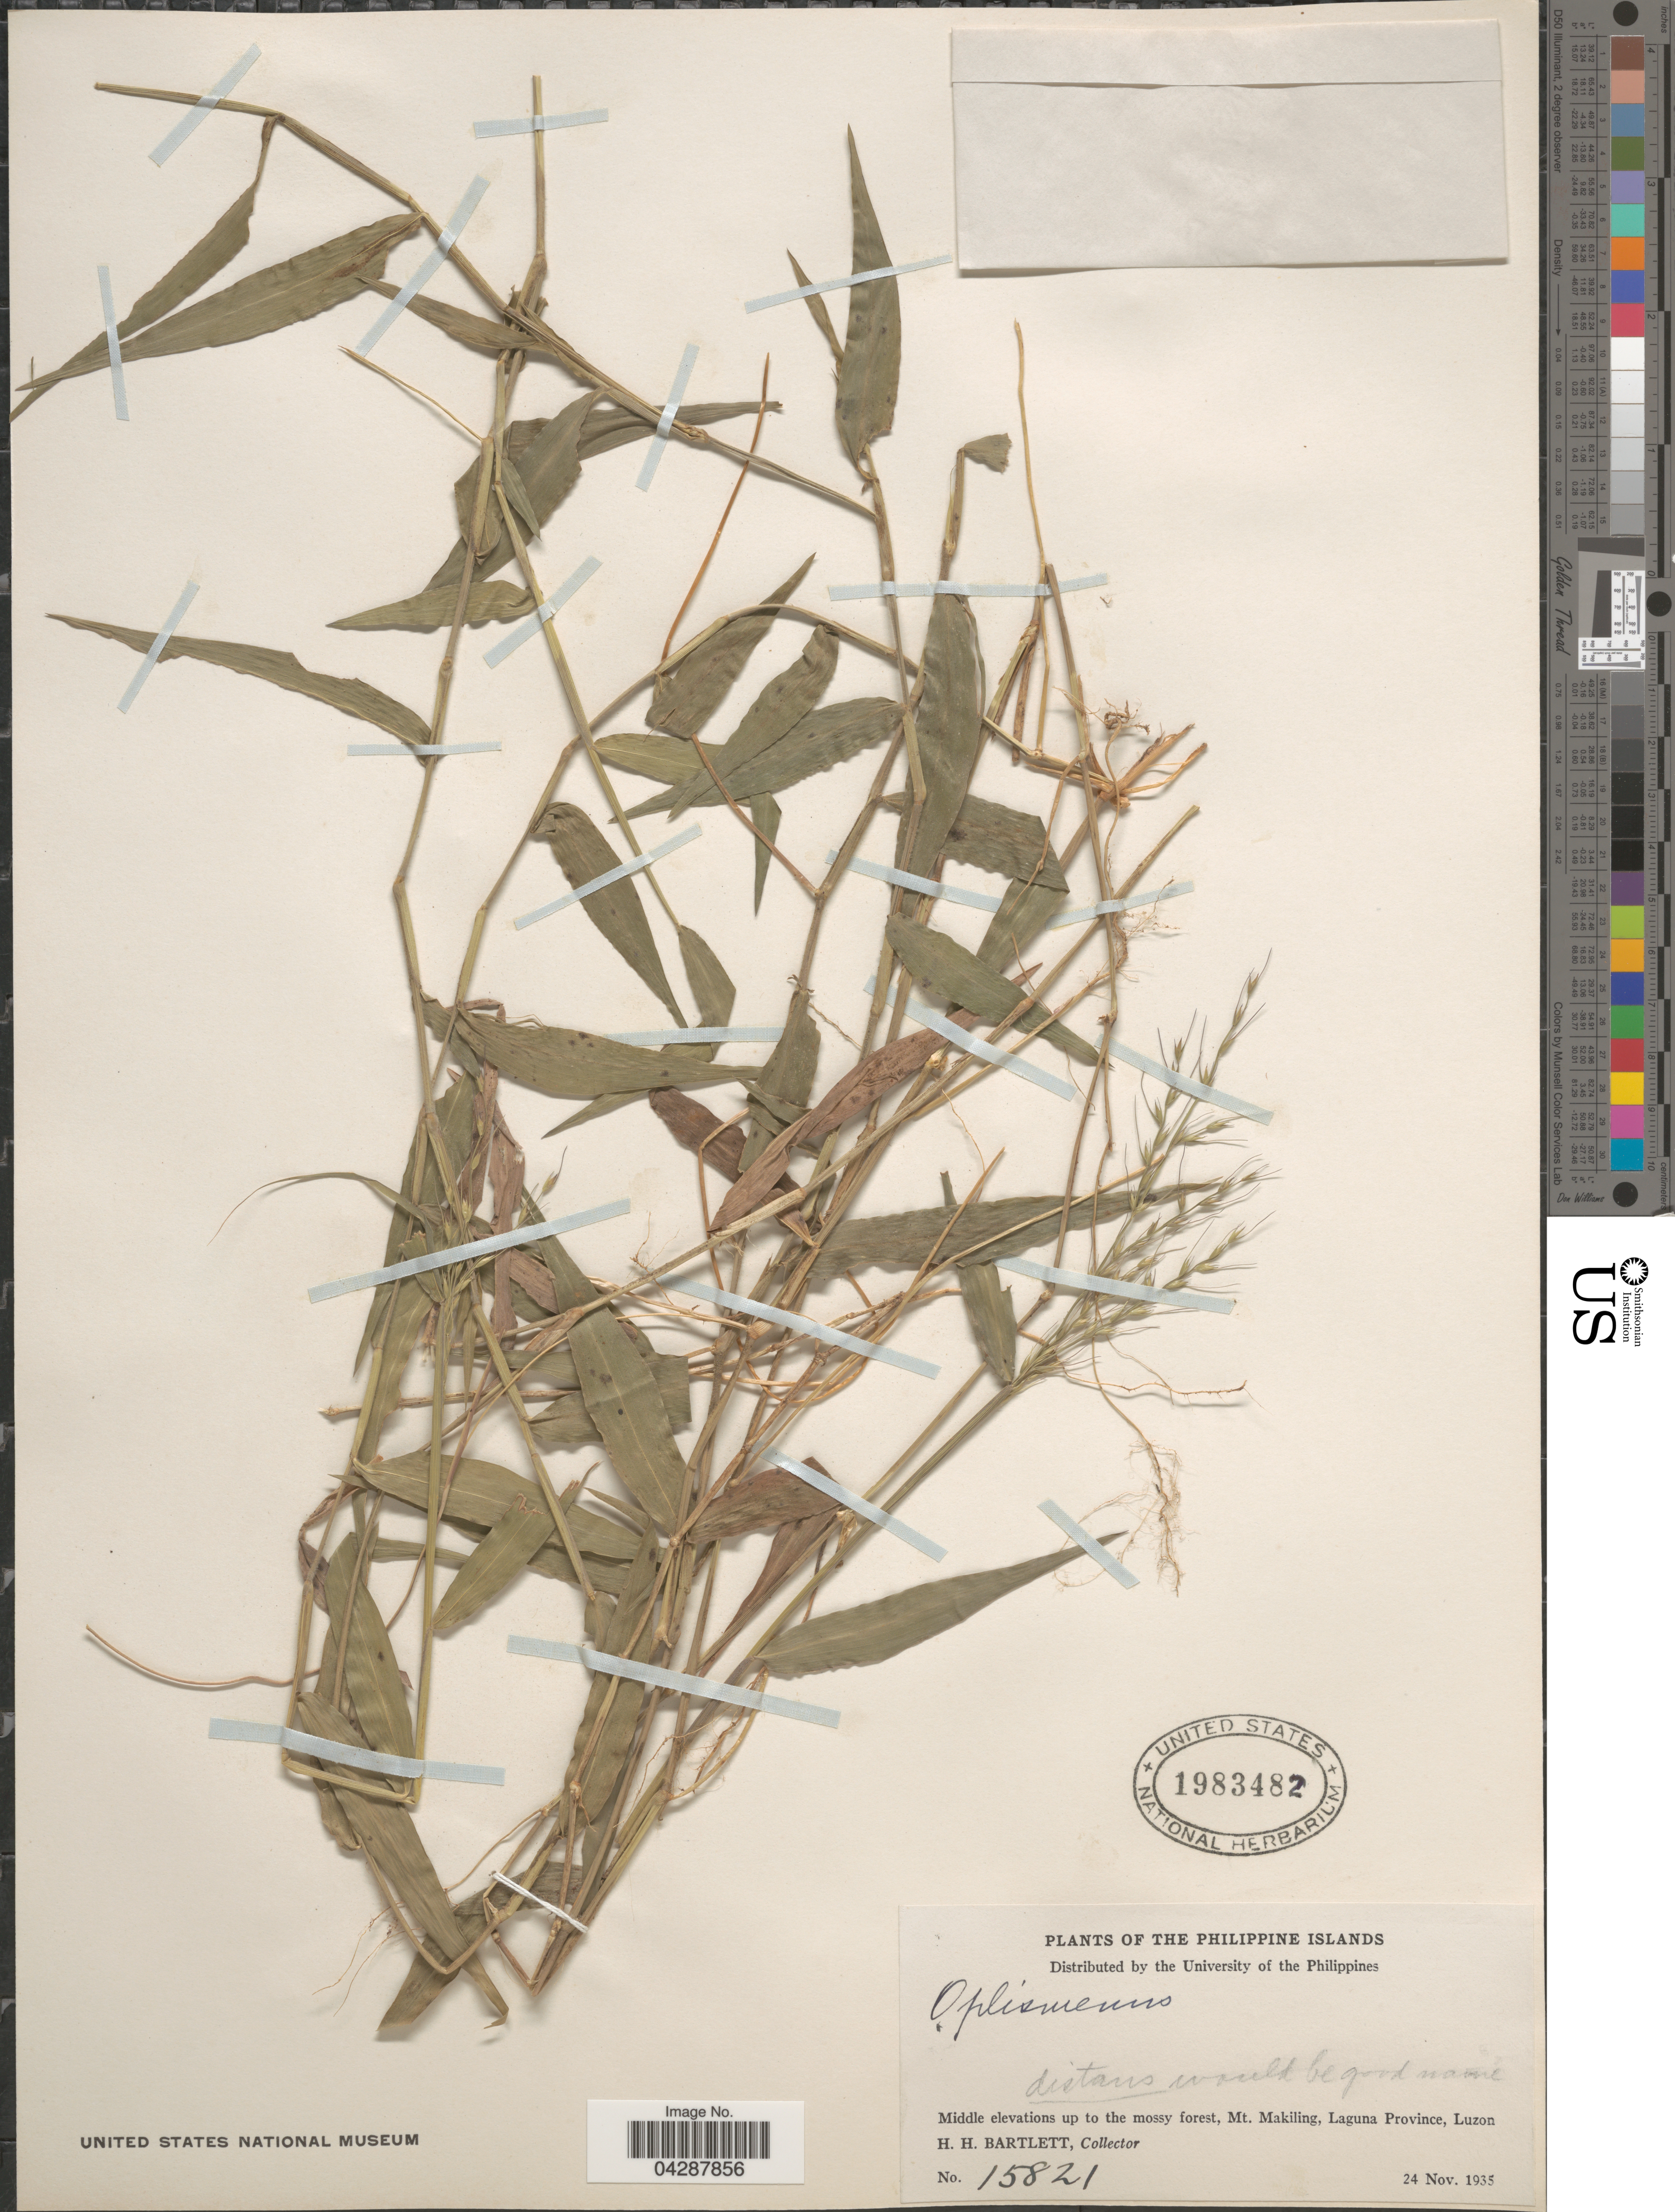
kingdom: Plantae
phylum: Tracheophyta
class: Liliopsida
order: Poales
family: Poaceae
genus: Oplismenus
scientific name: Oplismenus sp.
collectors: H. H. Bartlett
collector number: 15821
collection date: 1935-11-24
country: Philippines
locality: Mt. Makiling, Laguna Province, Luzon.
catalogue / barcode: US 1983482